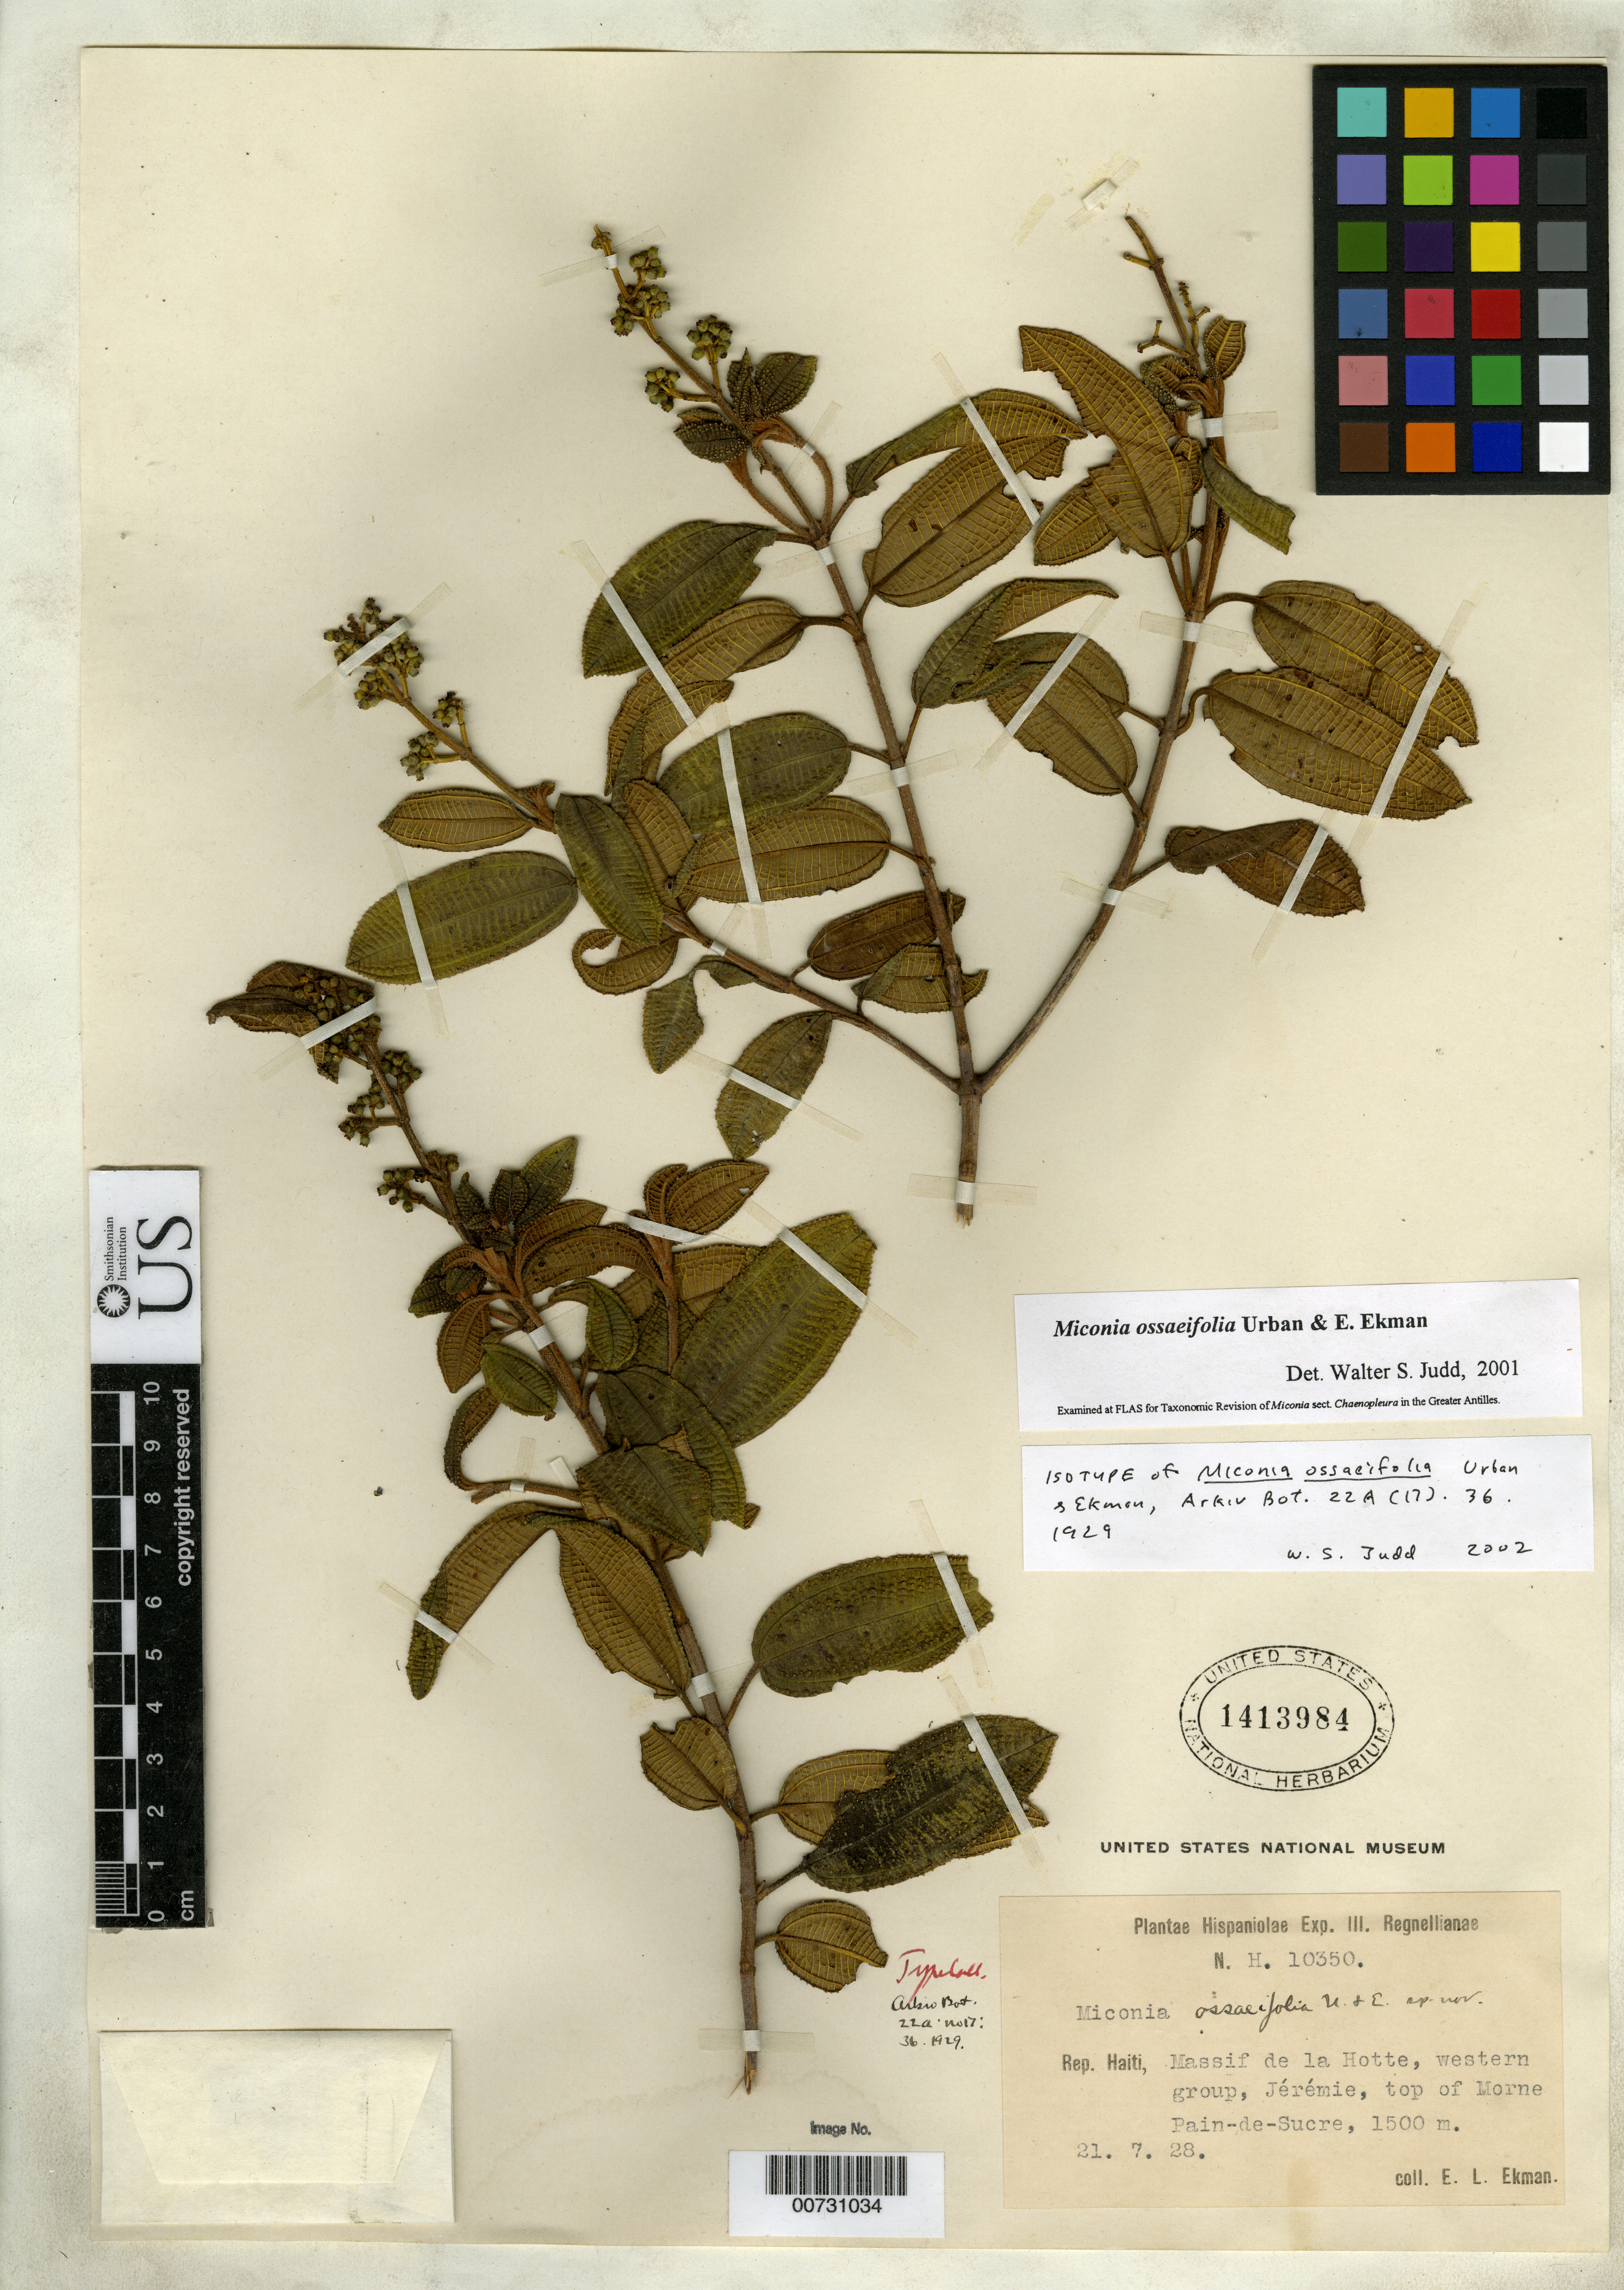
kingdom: Plantae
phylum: Tracheophyta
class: Magnoliopsida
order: Myrtales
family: Melastomataceae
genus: Miconia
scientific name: Miconia ossaeifolia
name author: Urb. & Ekman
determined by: Judd, Walter S.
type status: Isotype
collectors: E. L. Ekman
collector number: H 10350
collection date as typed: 21 Jul 1928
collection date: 1928-07-21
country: Haiti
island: Hispaniola Island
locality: Massif de la Hotte, western group, Jérémie, top of Morne Pain-de-Sucre.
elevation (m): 1500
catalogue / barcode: US 1413984